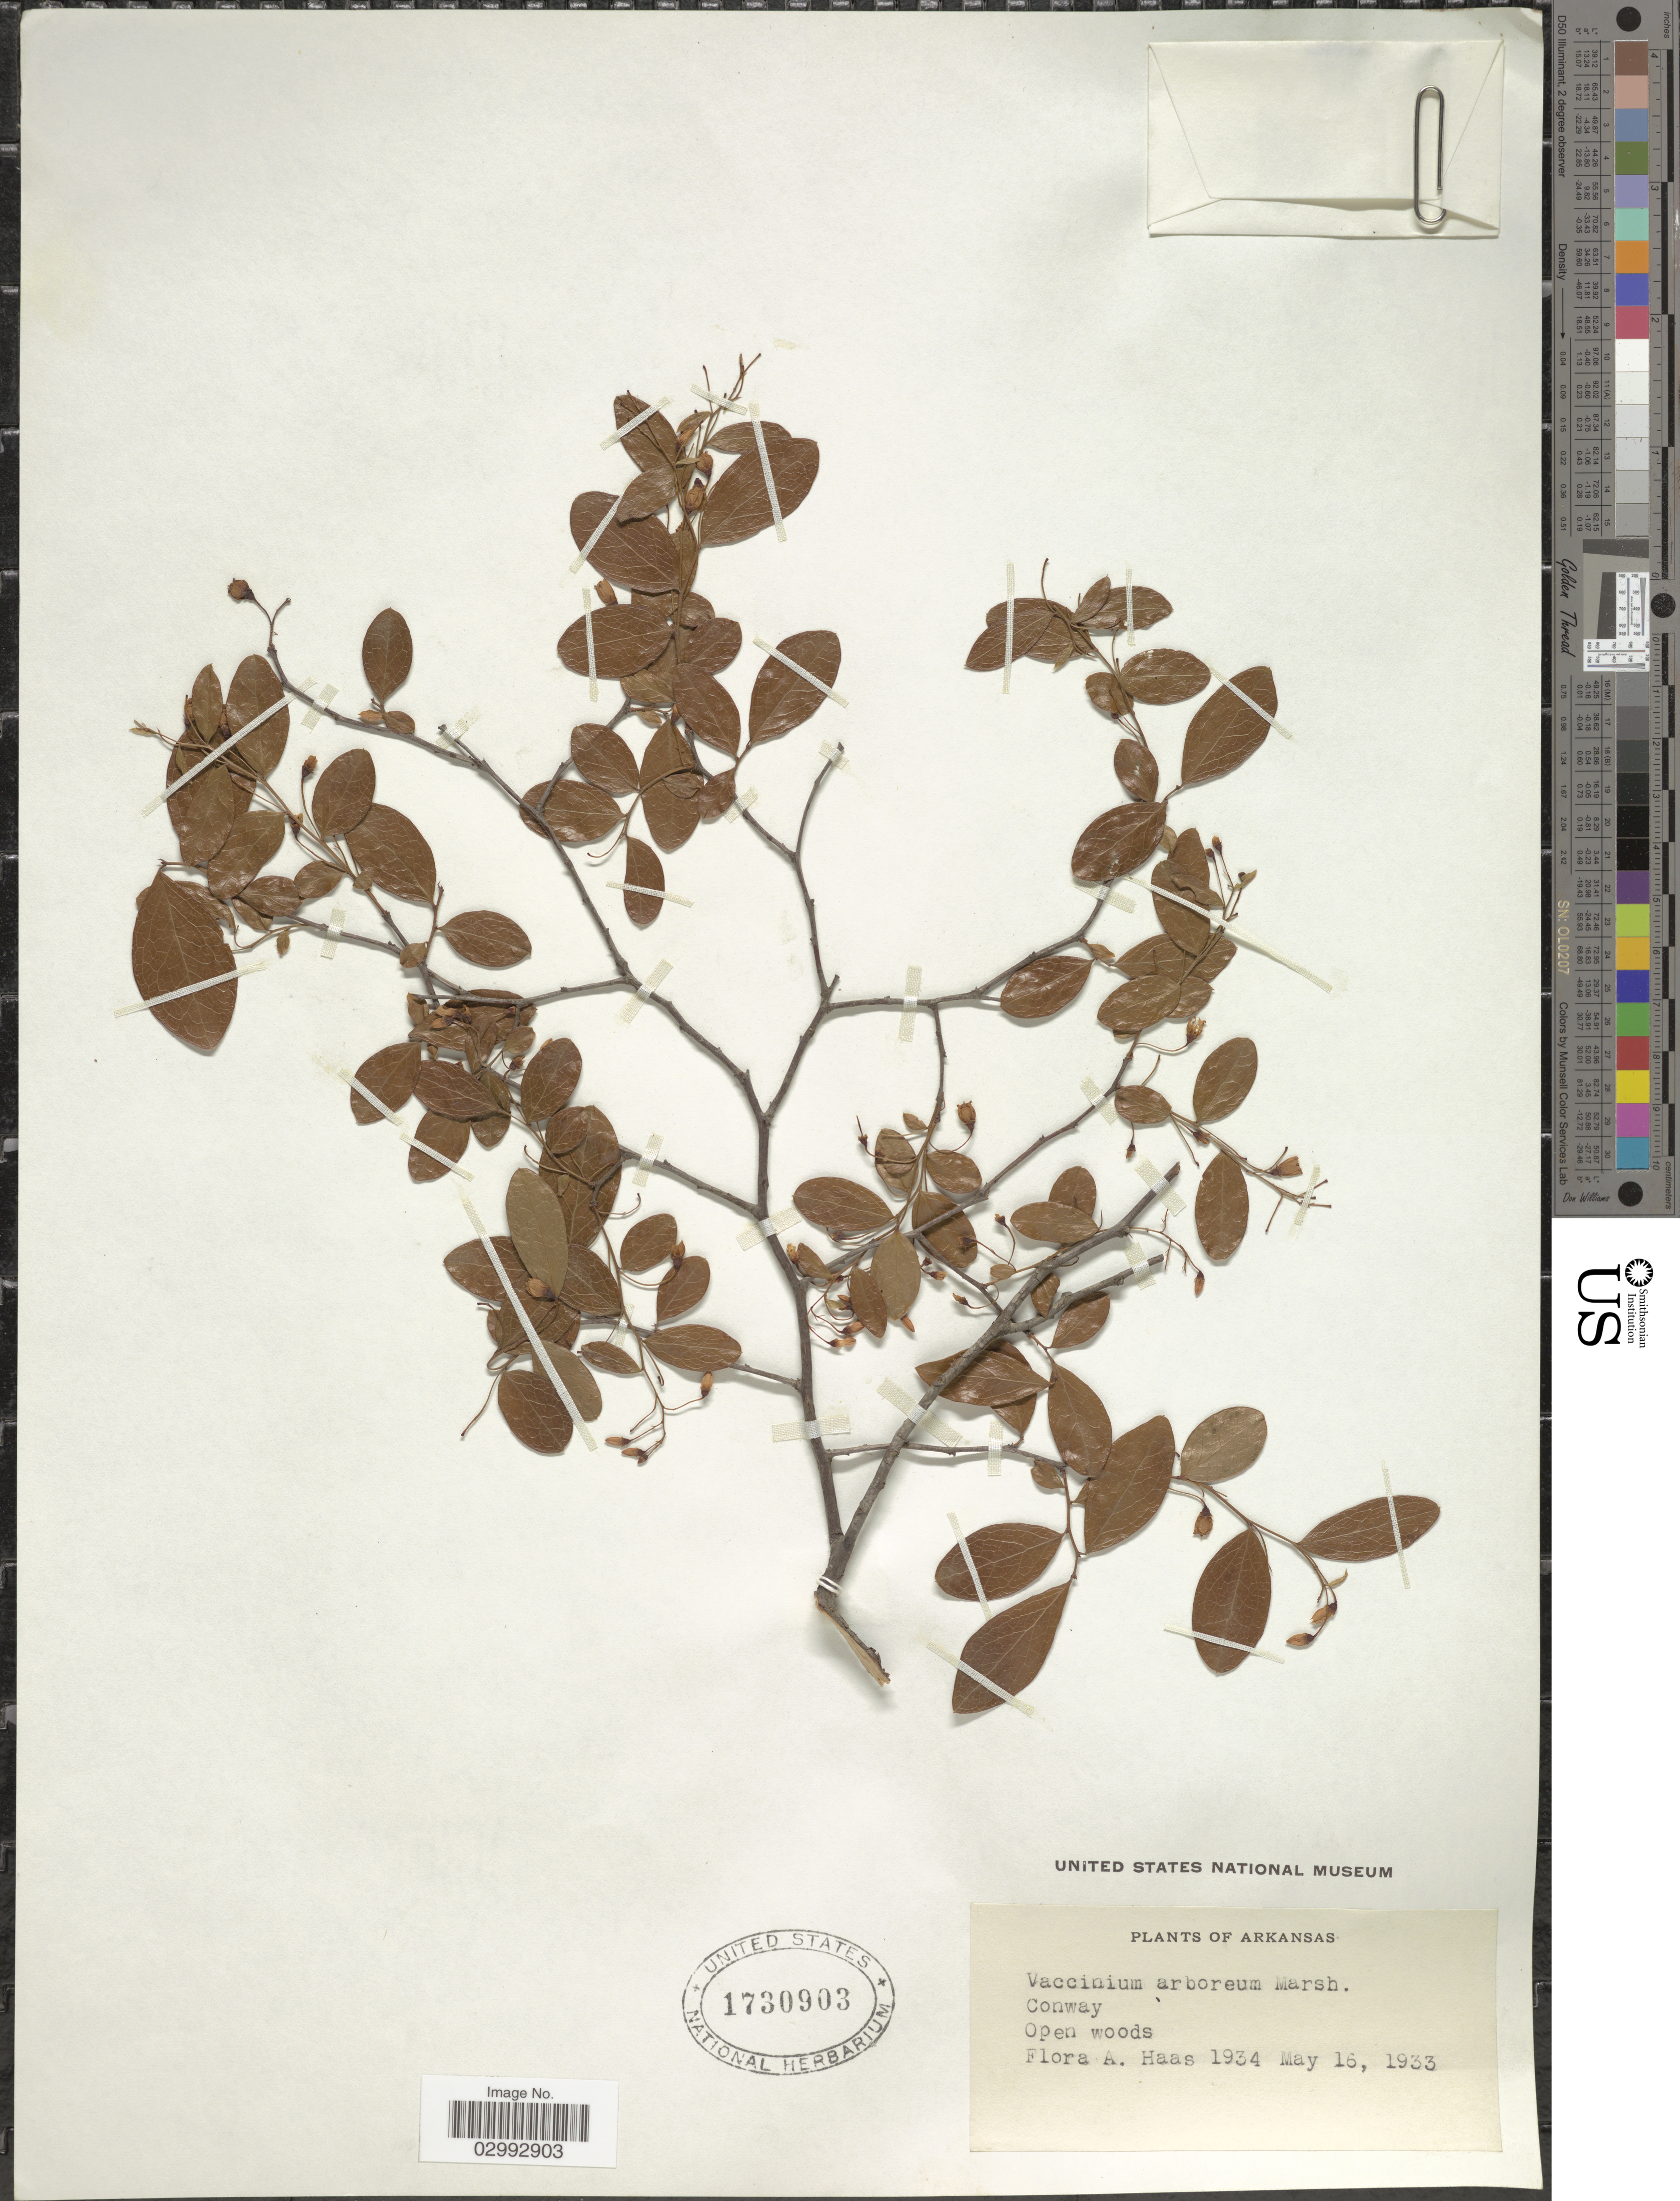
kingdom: Plantae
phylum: Tracheophyta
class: Magnoliopsida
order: Ericales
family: Ericaceae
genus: Batodendron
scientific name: Batodendron arboreum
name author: Nutt.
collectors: F. A. Haas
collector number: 1934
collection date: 1933-05-16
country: United States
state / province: Arkansas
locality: Conway. Open woods.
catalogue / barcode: US 1730903